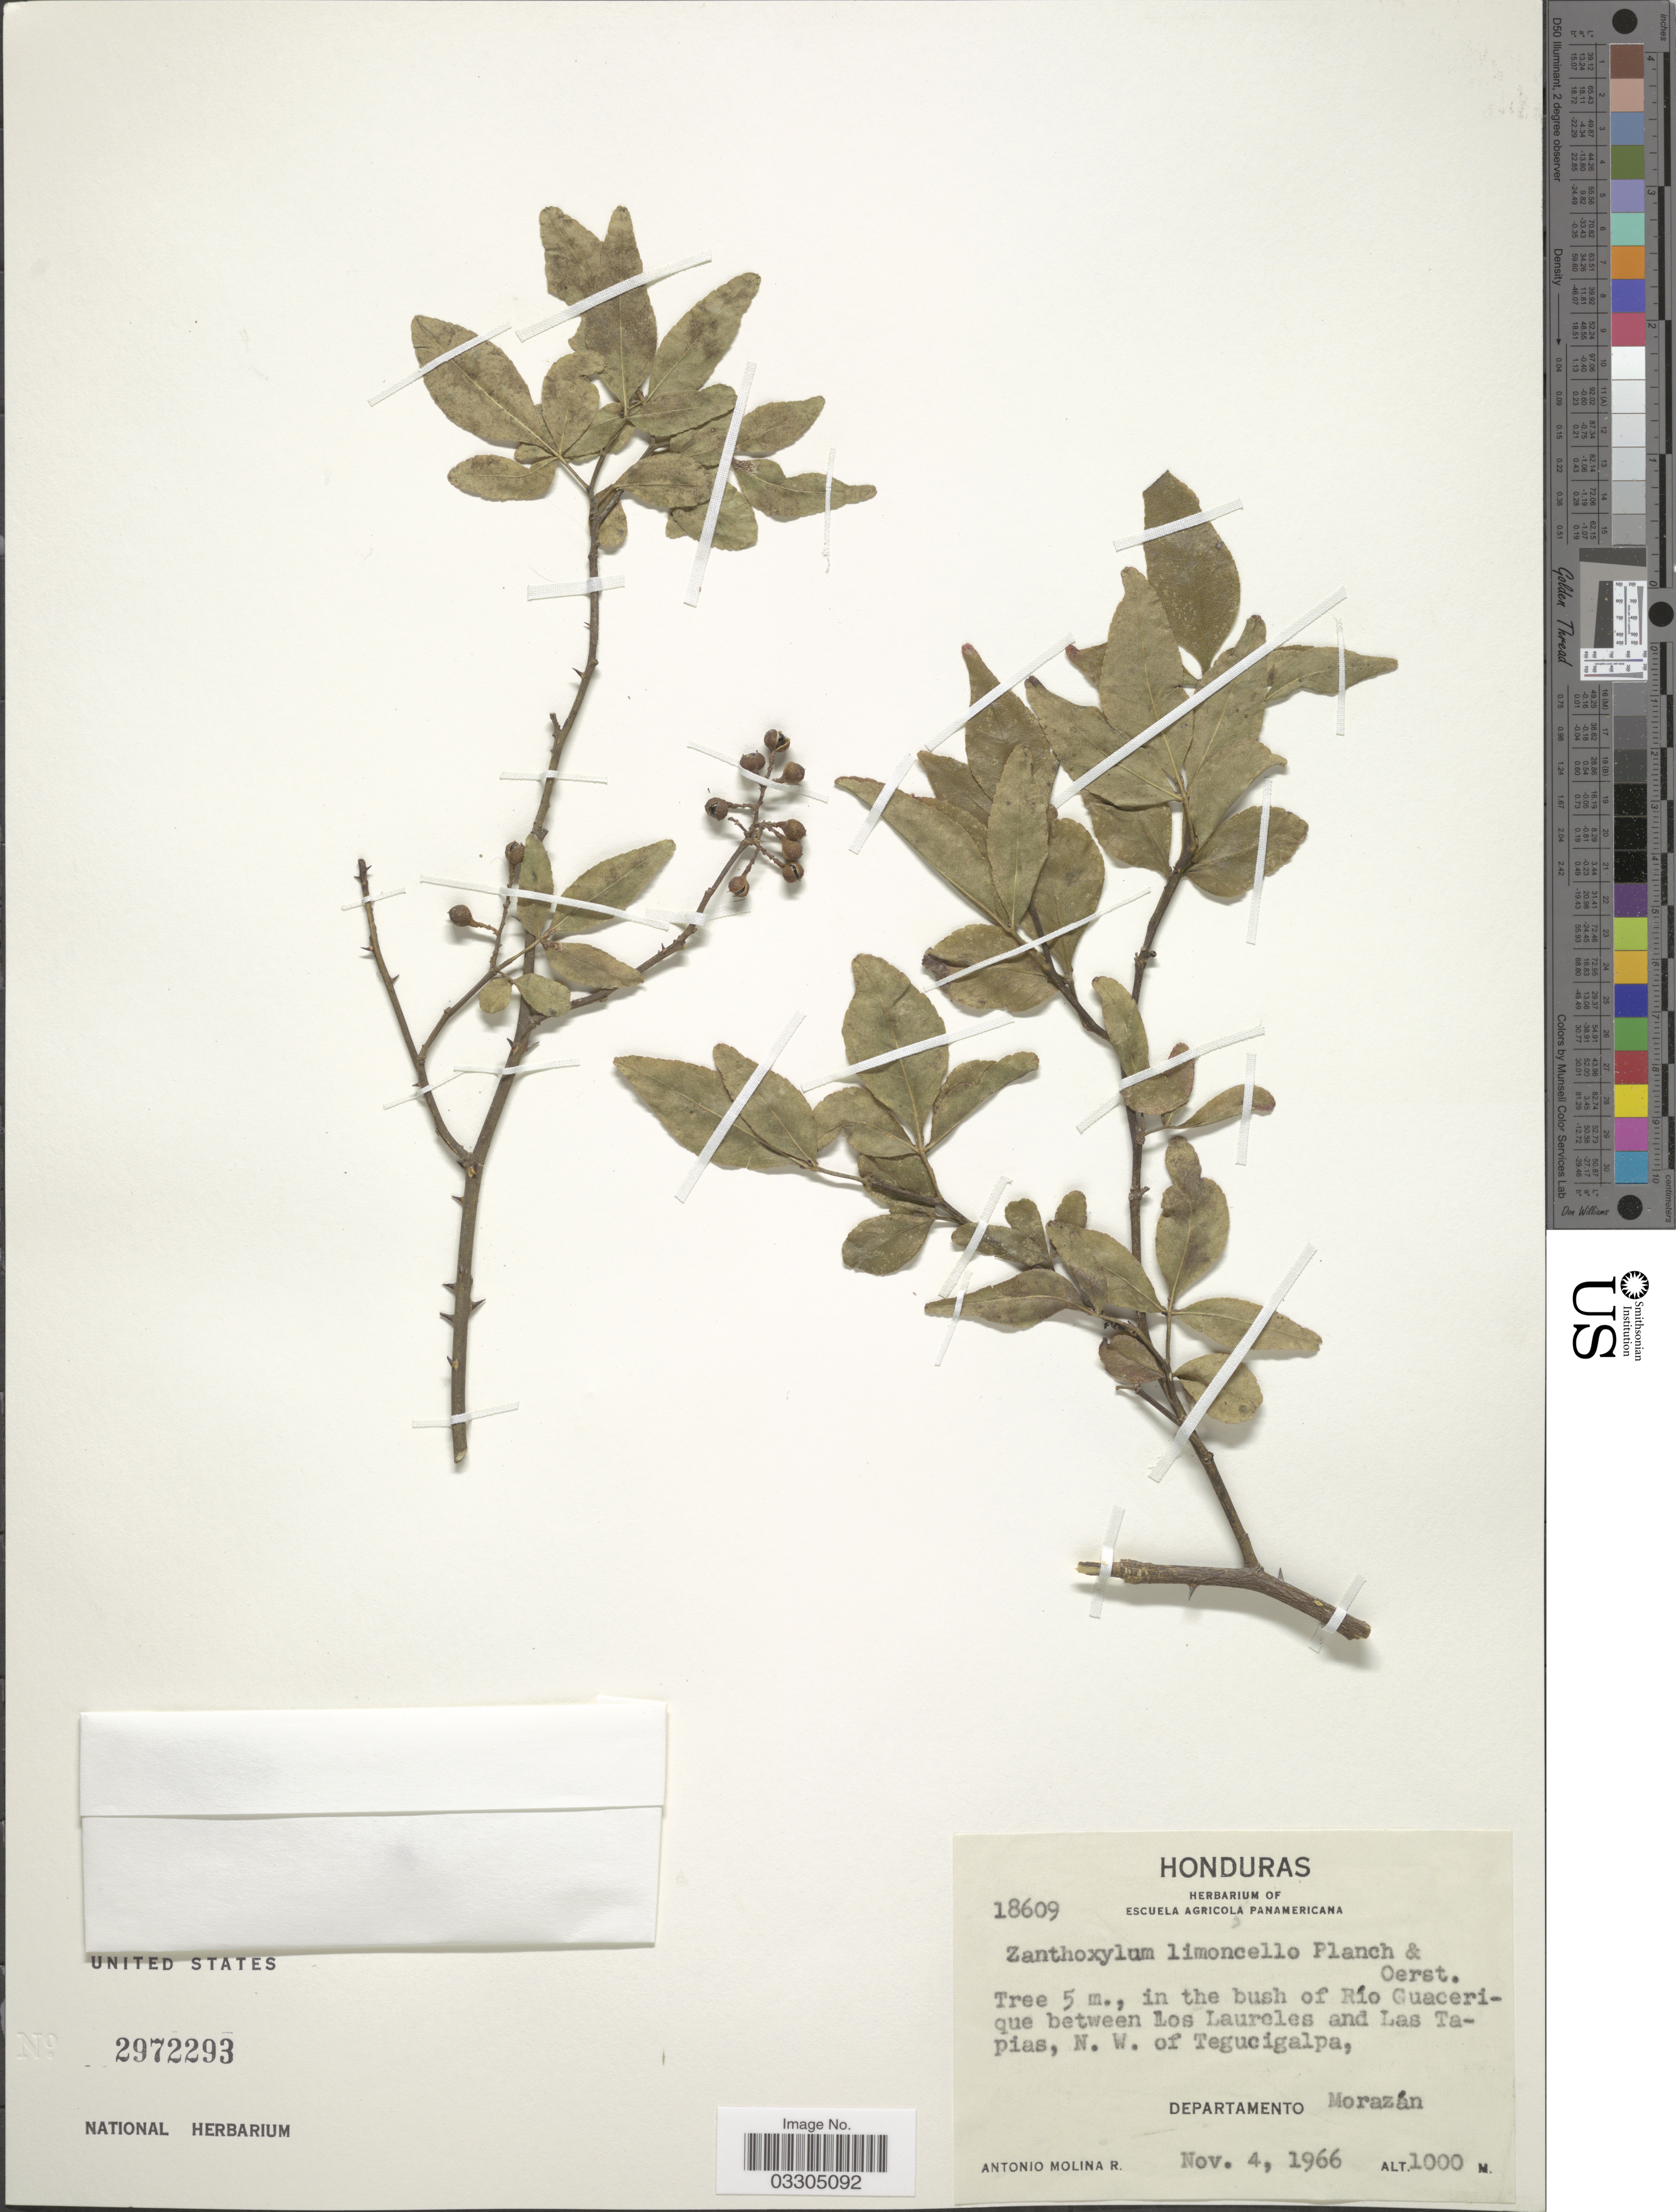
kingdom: Plantae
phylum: Tracheophyta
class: Magnoliopsida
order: Sapindales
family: Rutaceae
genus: Zanthoxylum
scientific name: Zanthoxylum limoncello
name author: Planch. & Oerst.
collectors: A. Molina R.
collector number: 18609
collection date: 1966-11-04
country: Honduras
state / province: Fco. Morazán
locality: In the bush of Río Guacerique between Los Laureles and Las Tapias, N.W. of Tegucigalpa, Departamento Morazán.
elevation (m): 1000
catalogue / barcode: US 2972293